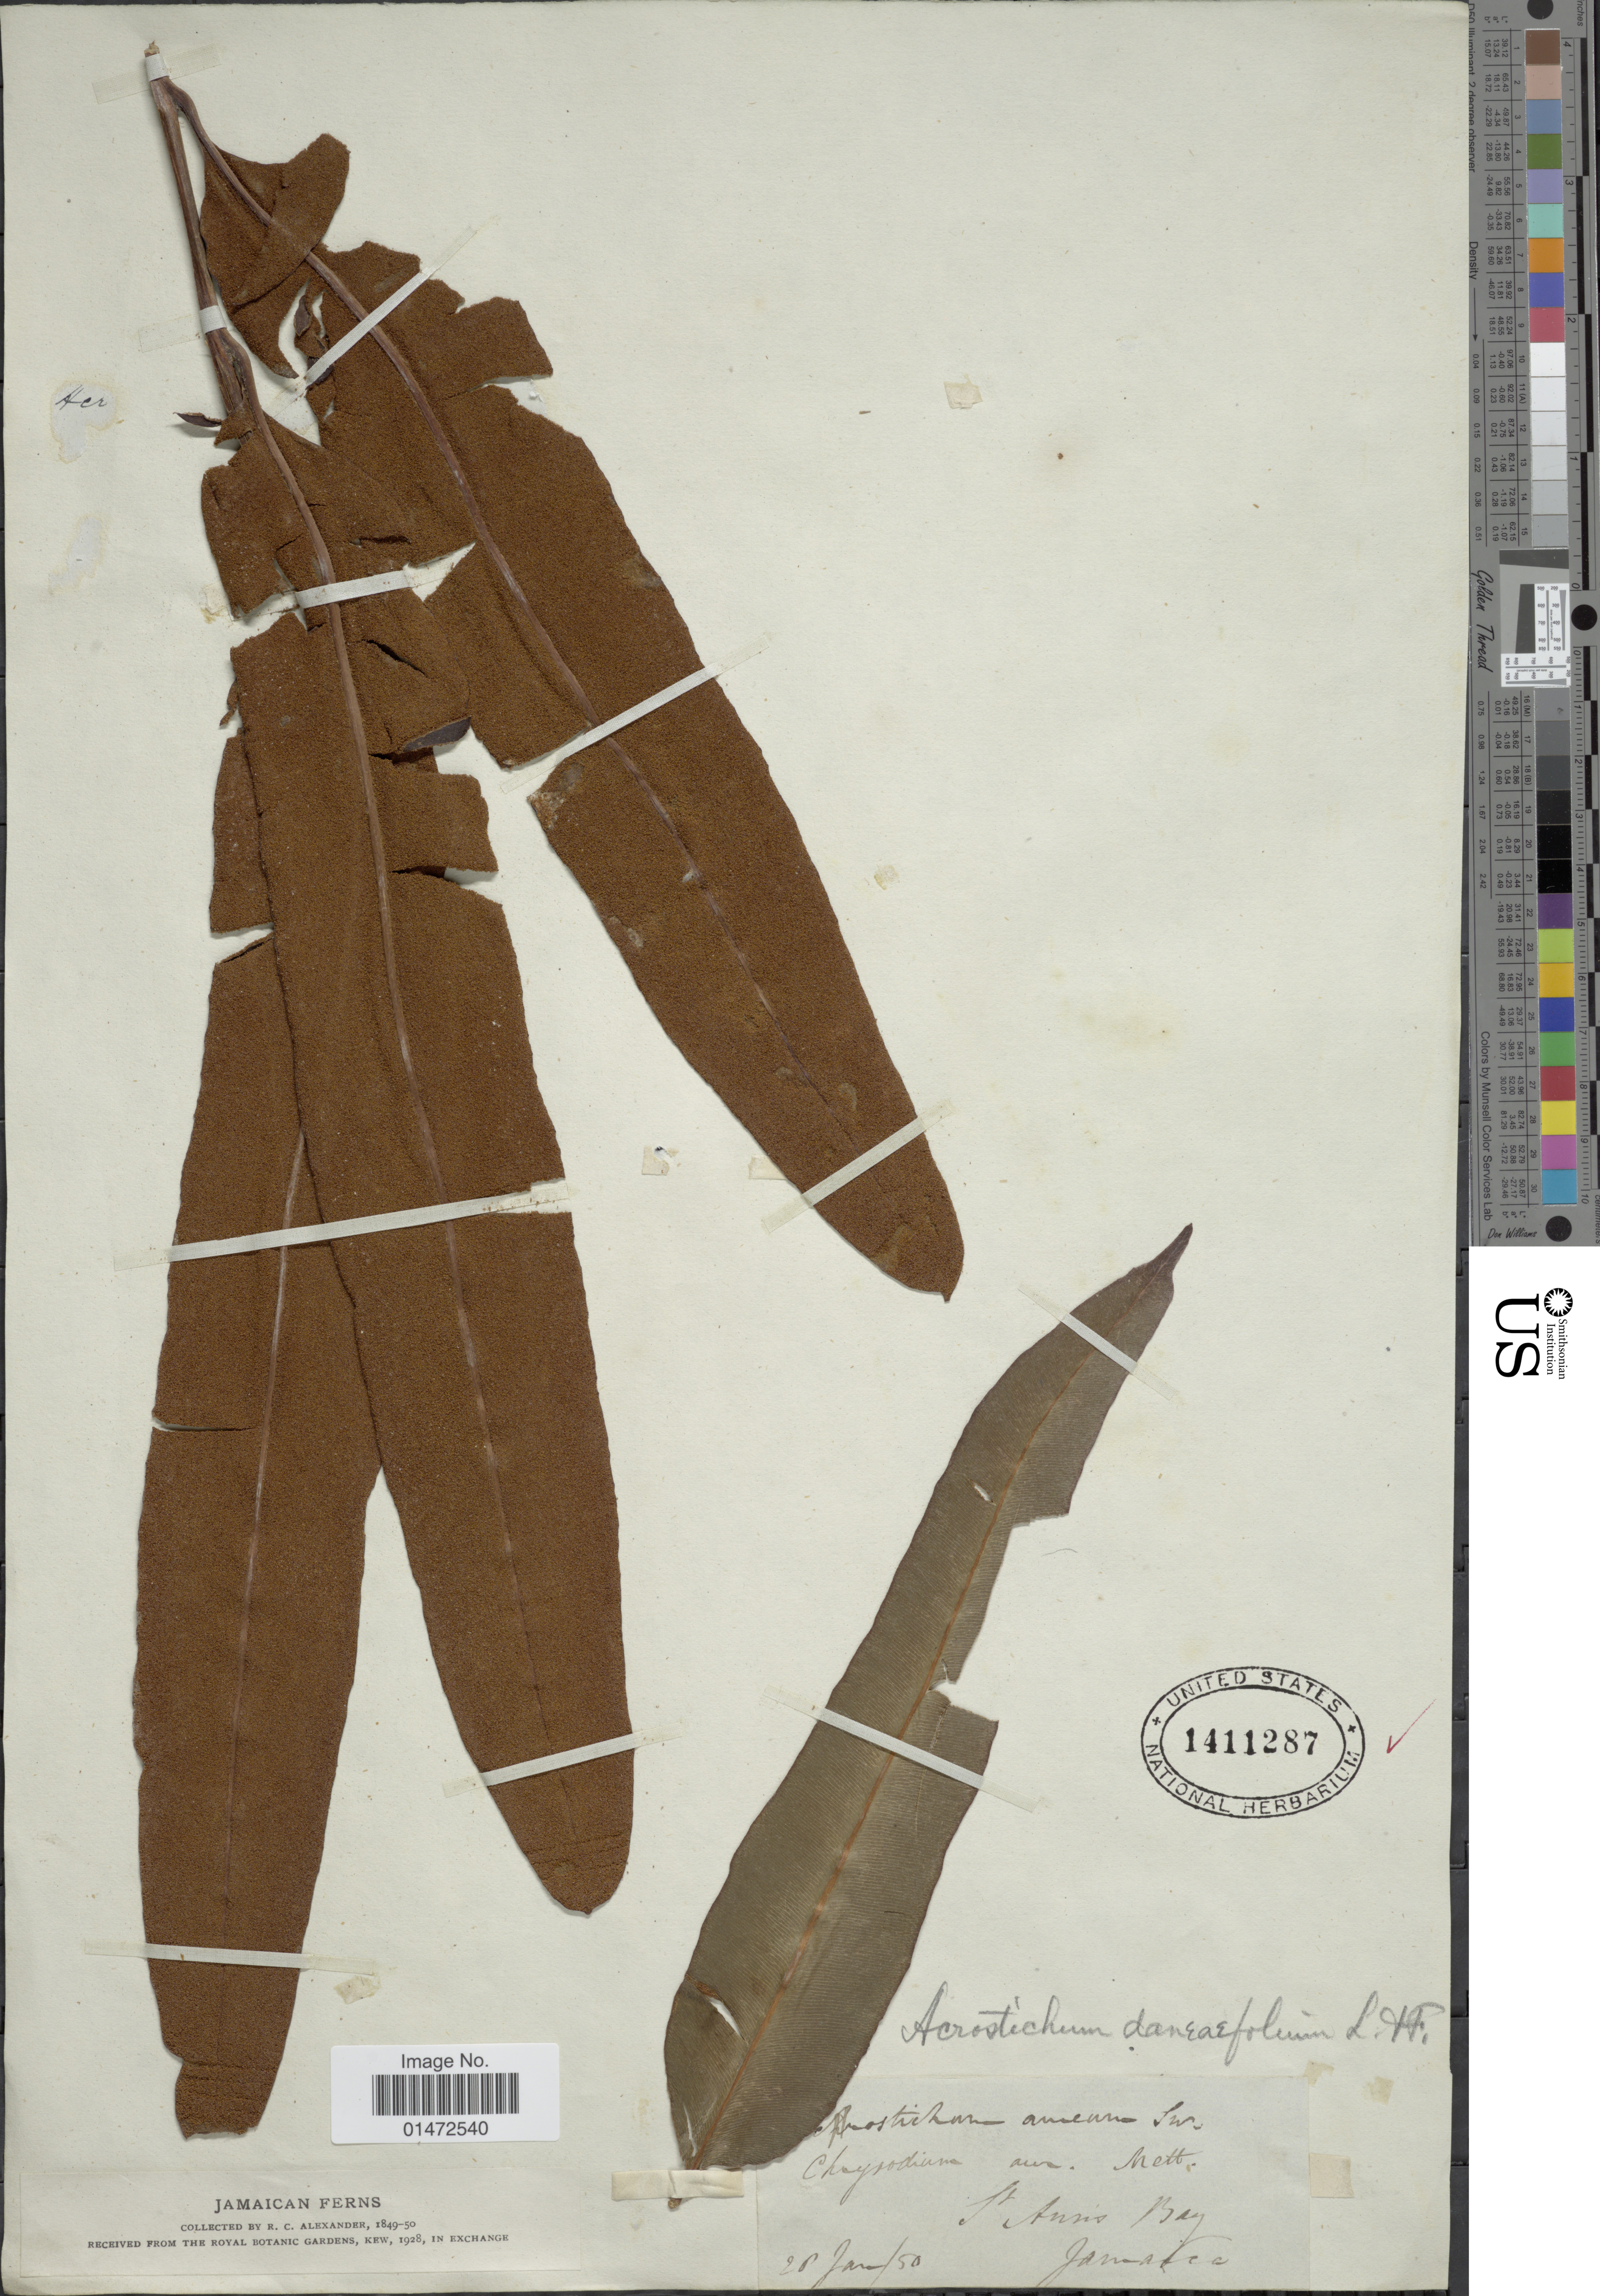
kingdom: Plantae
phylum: Tracheophyta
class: Polypodiopsida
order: Polypodiales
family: Pteridaceae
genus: Acrostichum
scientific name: Acrostichum danaeifolium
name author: Langsd. & Fisch.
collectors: R. C. Alexander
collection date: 1850-01-28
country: Jamaica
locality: St. Ann's Bay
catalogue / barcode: US 1411287